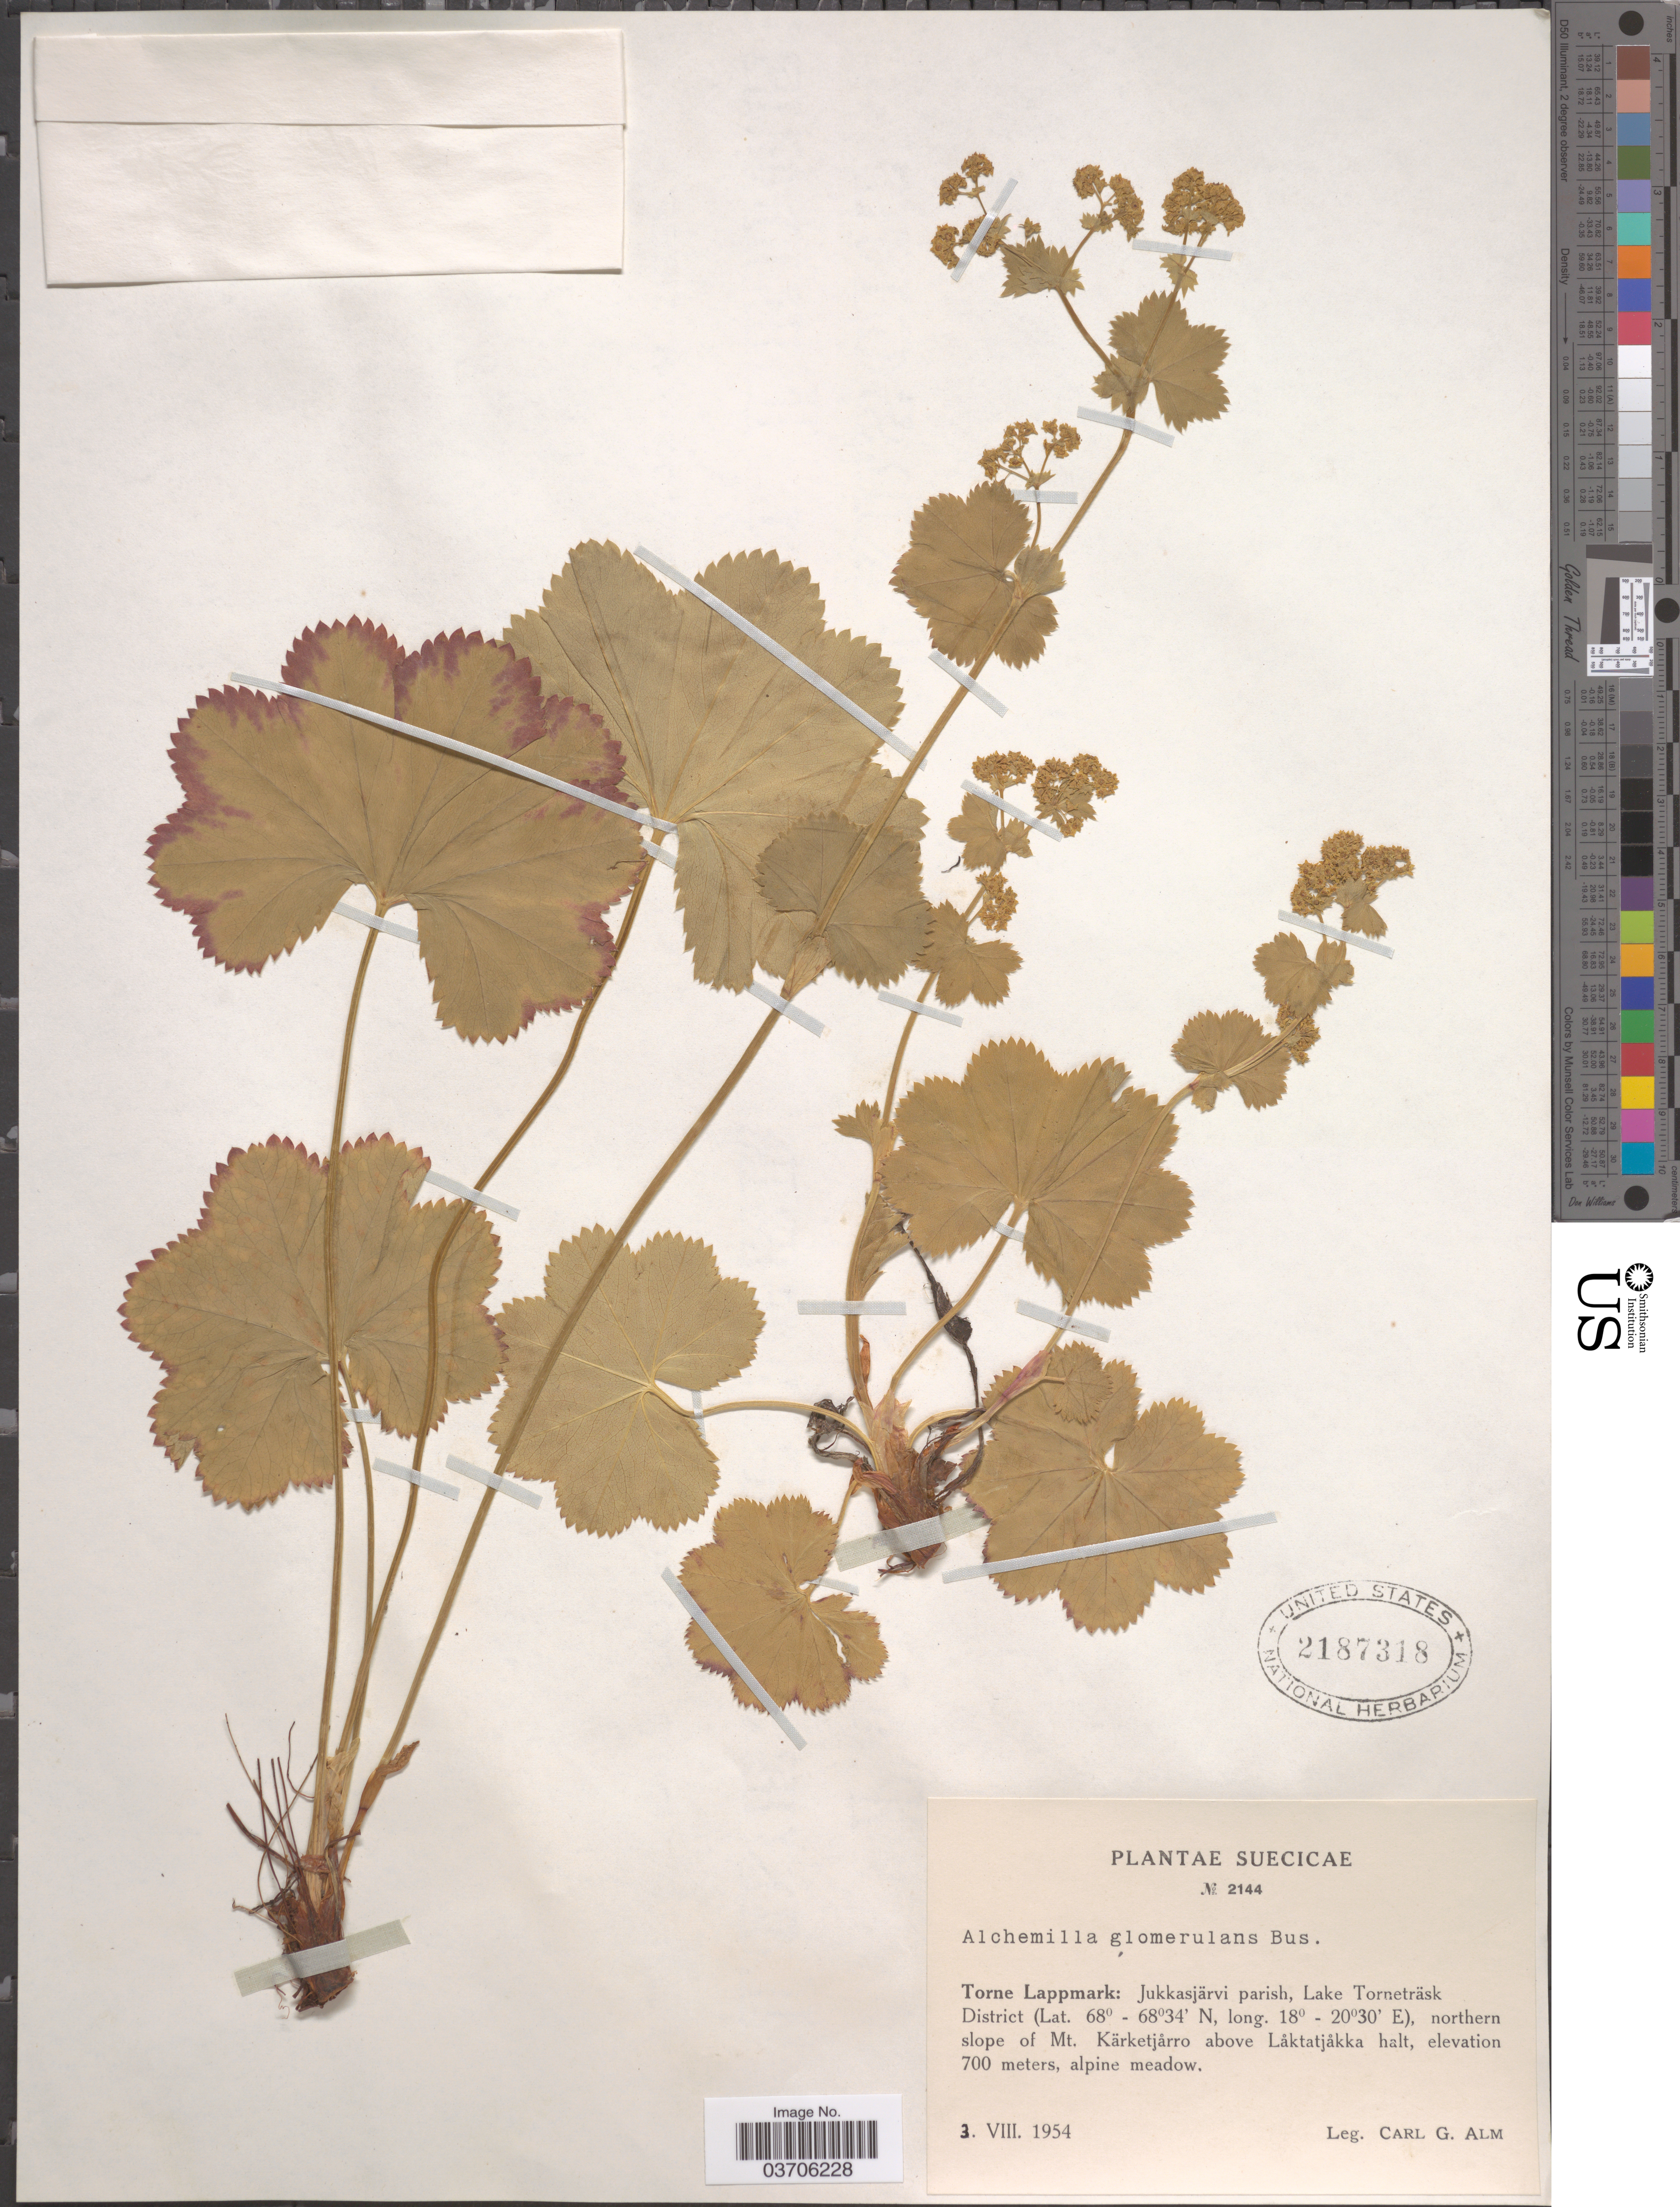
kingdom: Plantae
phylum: Tracheophyta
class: Magnoliopsida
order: Rosales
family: Rosaceae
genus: Alchemilla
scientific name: Alchemilla glomerulans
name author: Buser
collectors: C. G. Alm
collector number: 2144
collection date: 1954-08-03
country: Sweden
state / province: Norrbotten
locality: Suecicae. Tone Lappmark: Jukkasjärvi parish, Lake Torneträsk District, northern slope of Mt. Kärketjårro above Låktatjåkka halt.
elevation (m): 700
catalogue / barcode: US 2187318